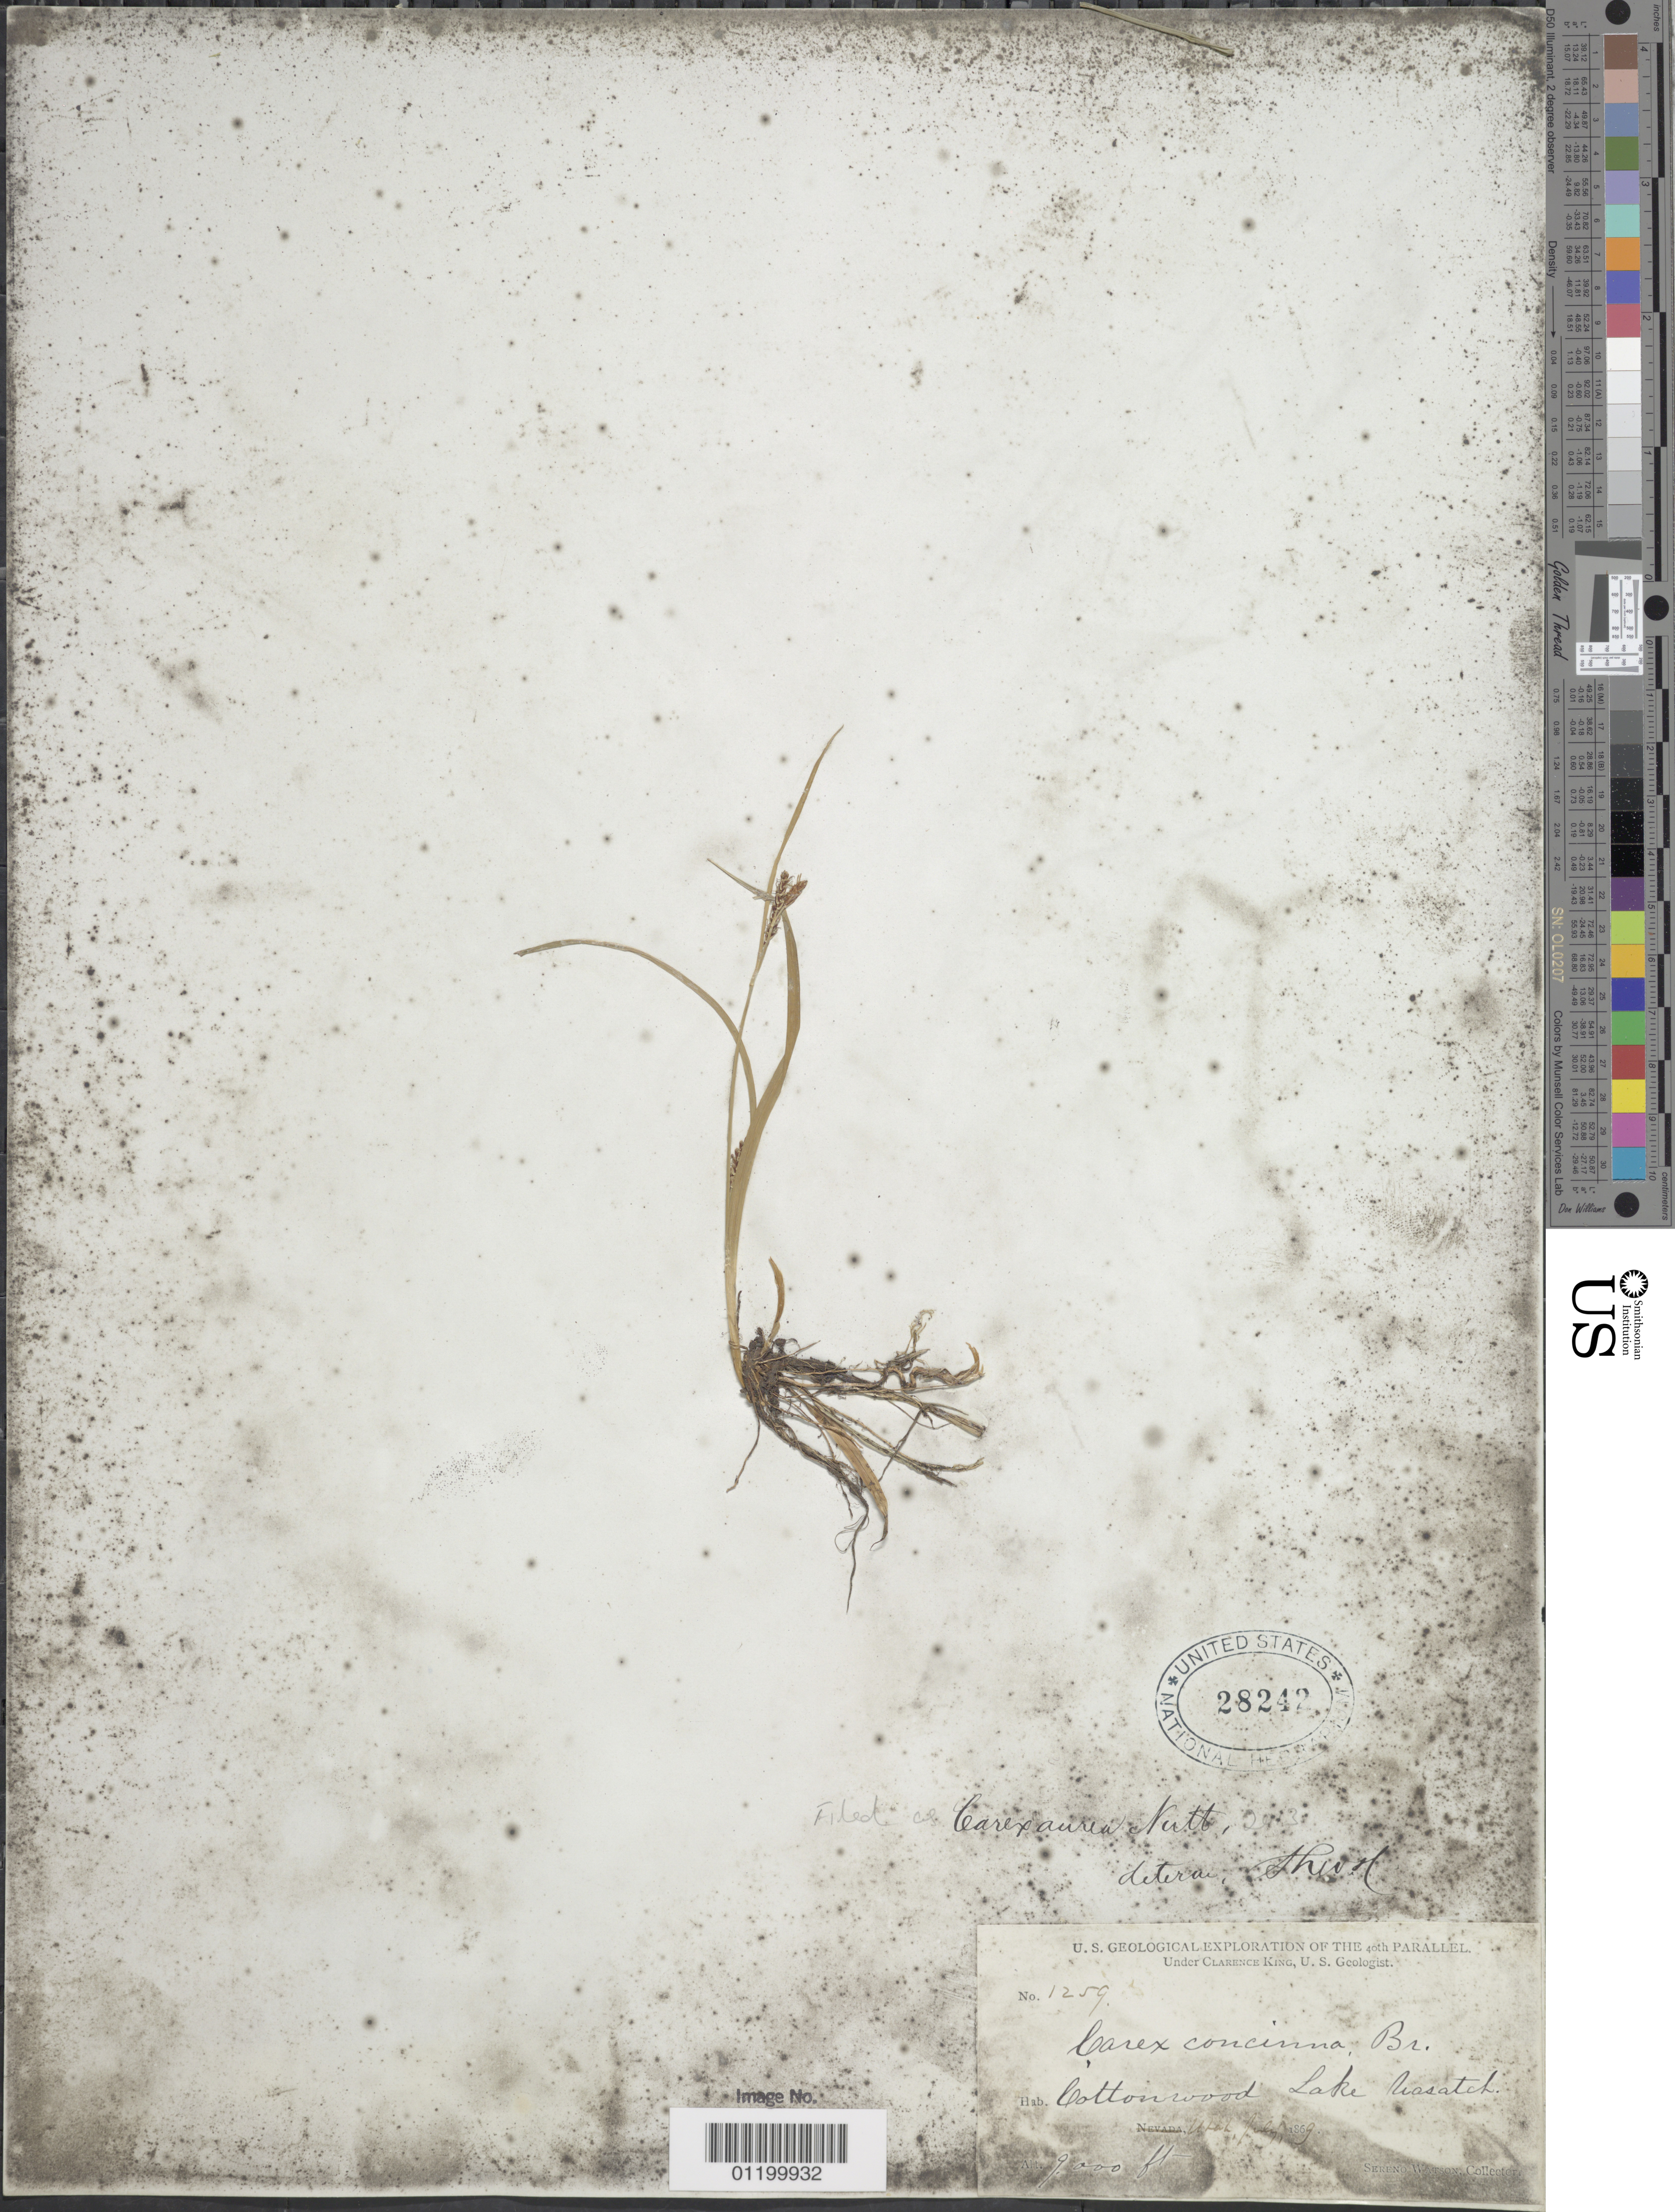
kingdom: Plantae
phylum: Tracheophyta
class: Liliopsida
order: Poales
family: Cyperaceae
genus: Carex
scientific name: Carex aurea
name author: Nutt.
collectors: S. Watson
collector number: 1259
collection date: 1869-07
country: United States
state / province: Utah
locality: Cottonwood Lake.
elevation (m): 2743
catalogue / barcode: US 28242